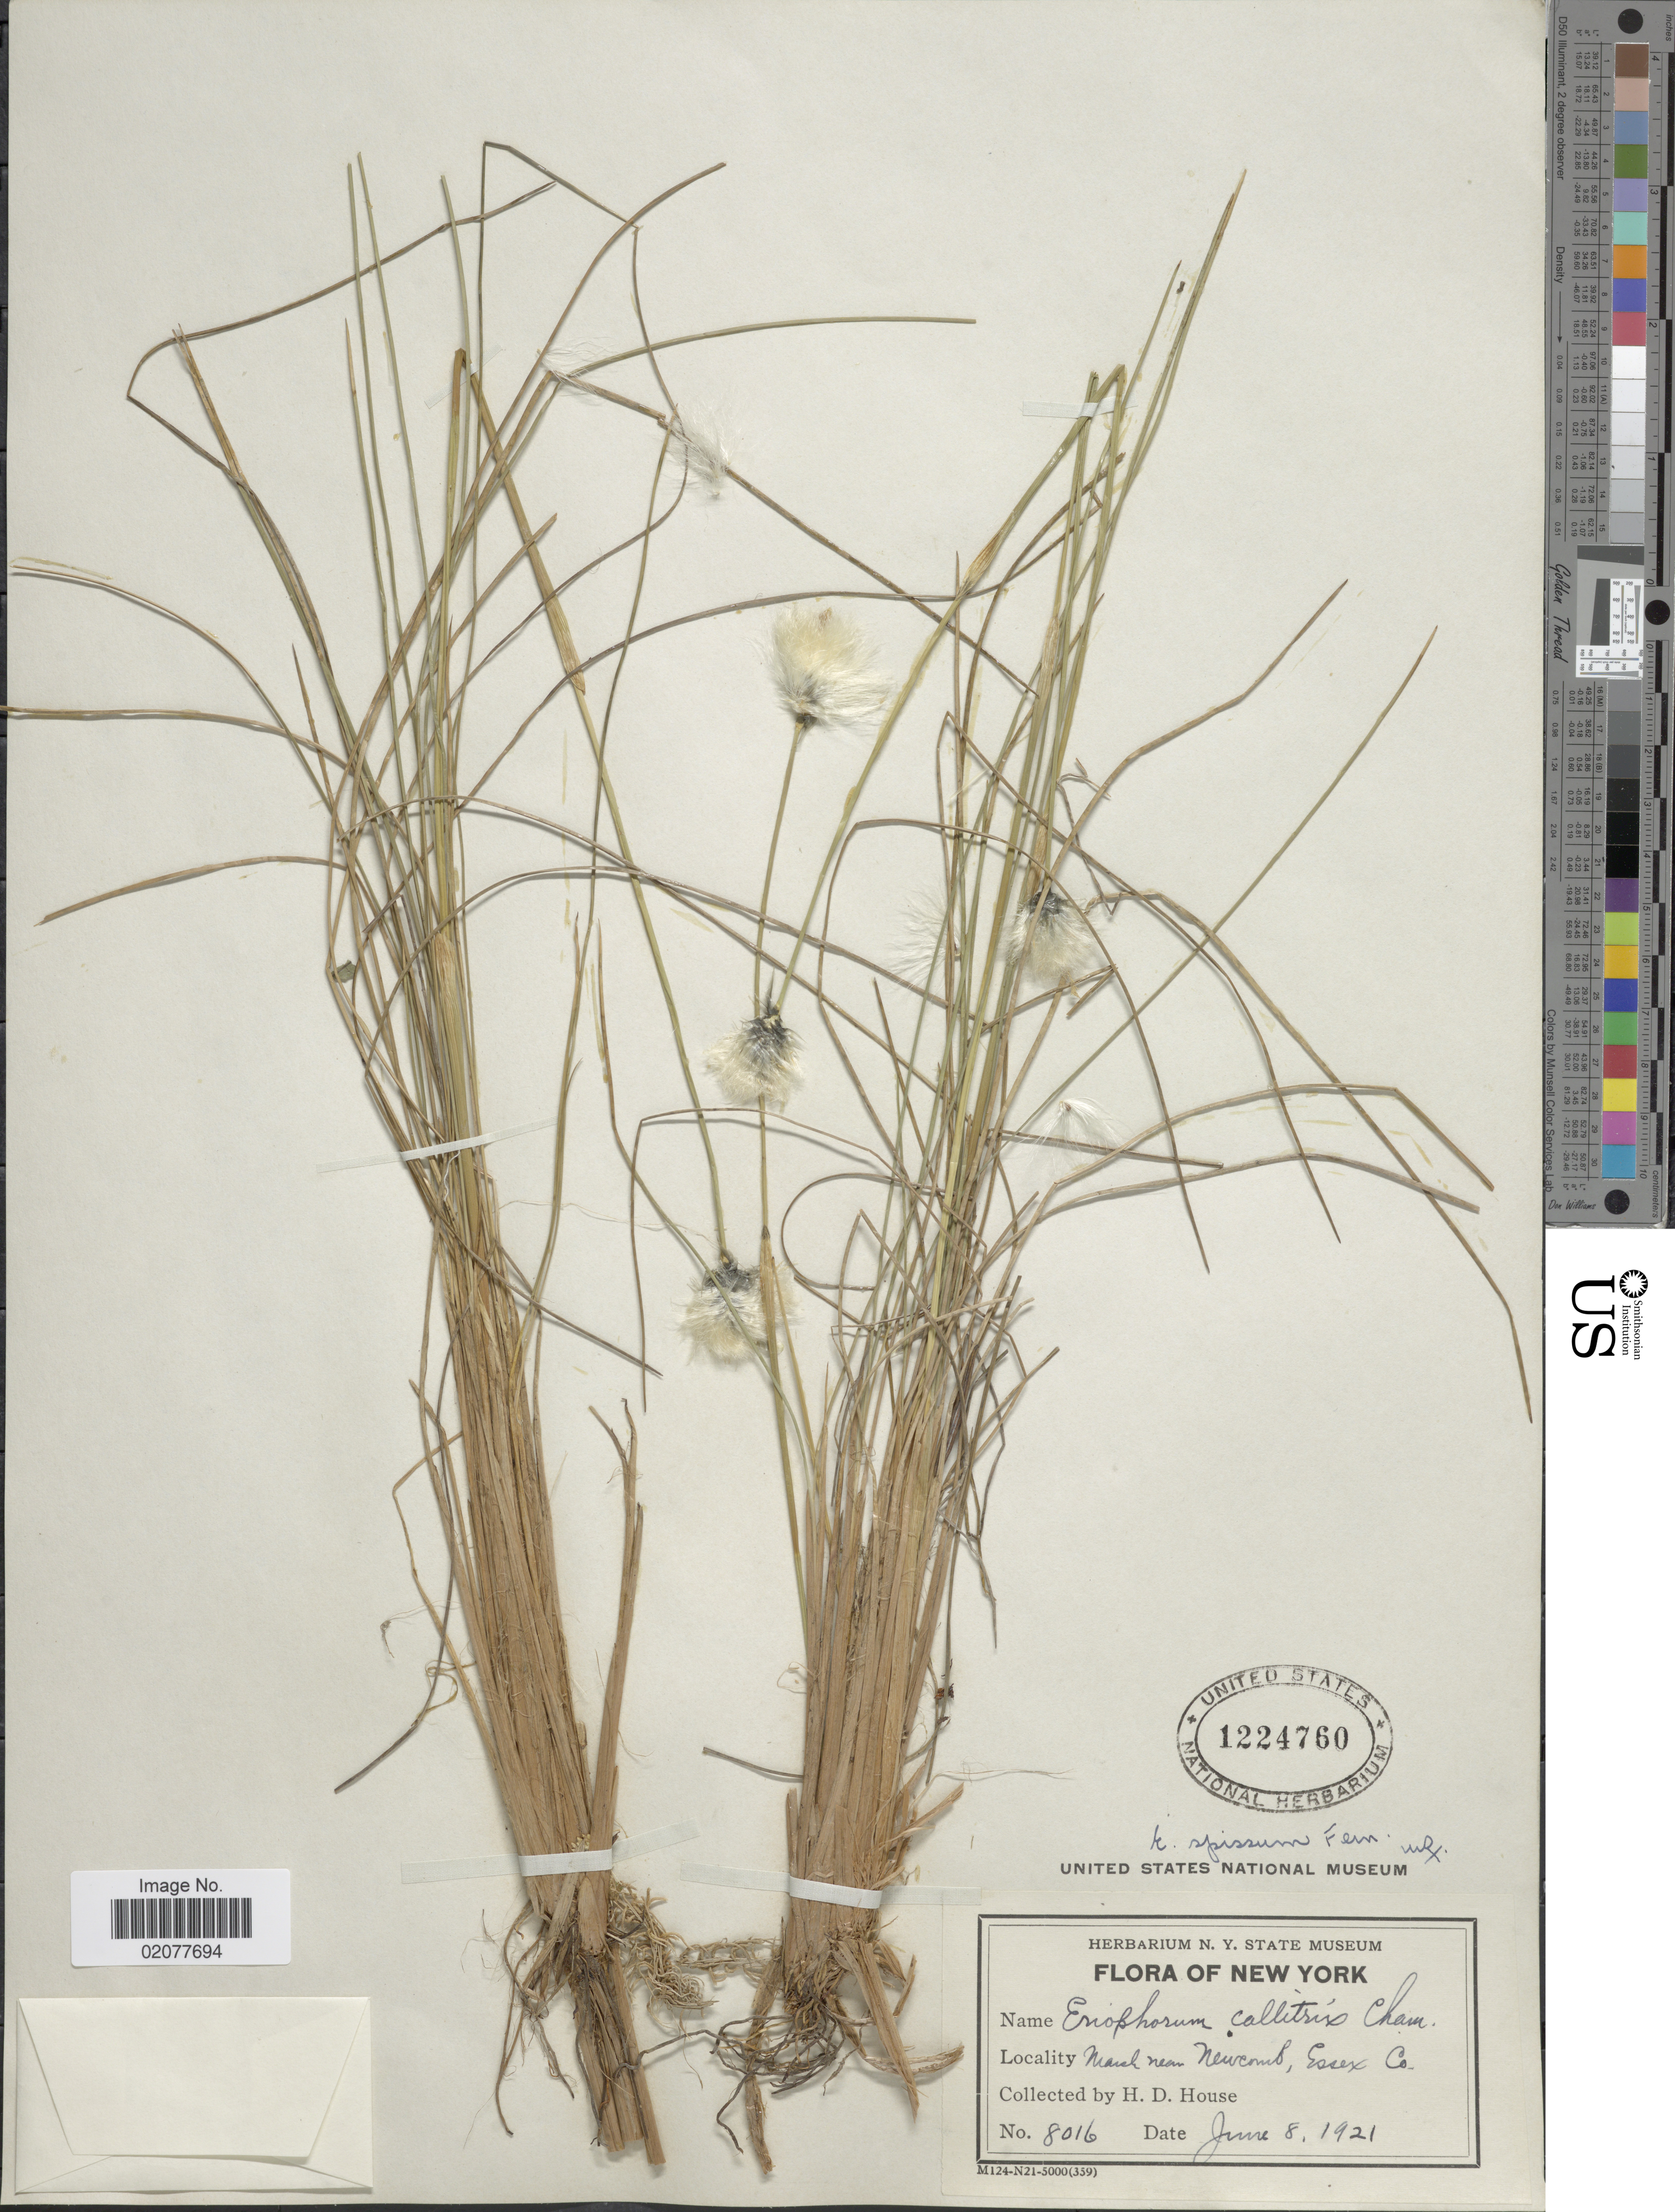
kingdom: Plantae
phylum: Tracheophyta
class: Liliopsida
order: Poales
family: Cyperaceae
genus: Eriophorum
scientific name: Eriophorum spissum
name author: Fernald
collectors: H. D. House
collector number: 8016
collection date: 1921-06-08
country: United States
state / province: New York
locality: New York, Mrarsh near Newcomb, Essex Co.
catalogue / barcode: US 1224760